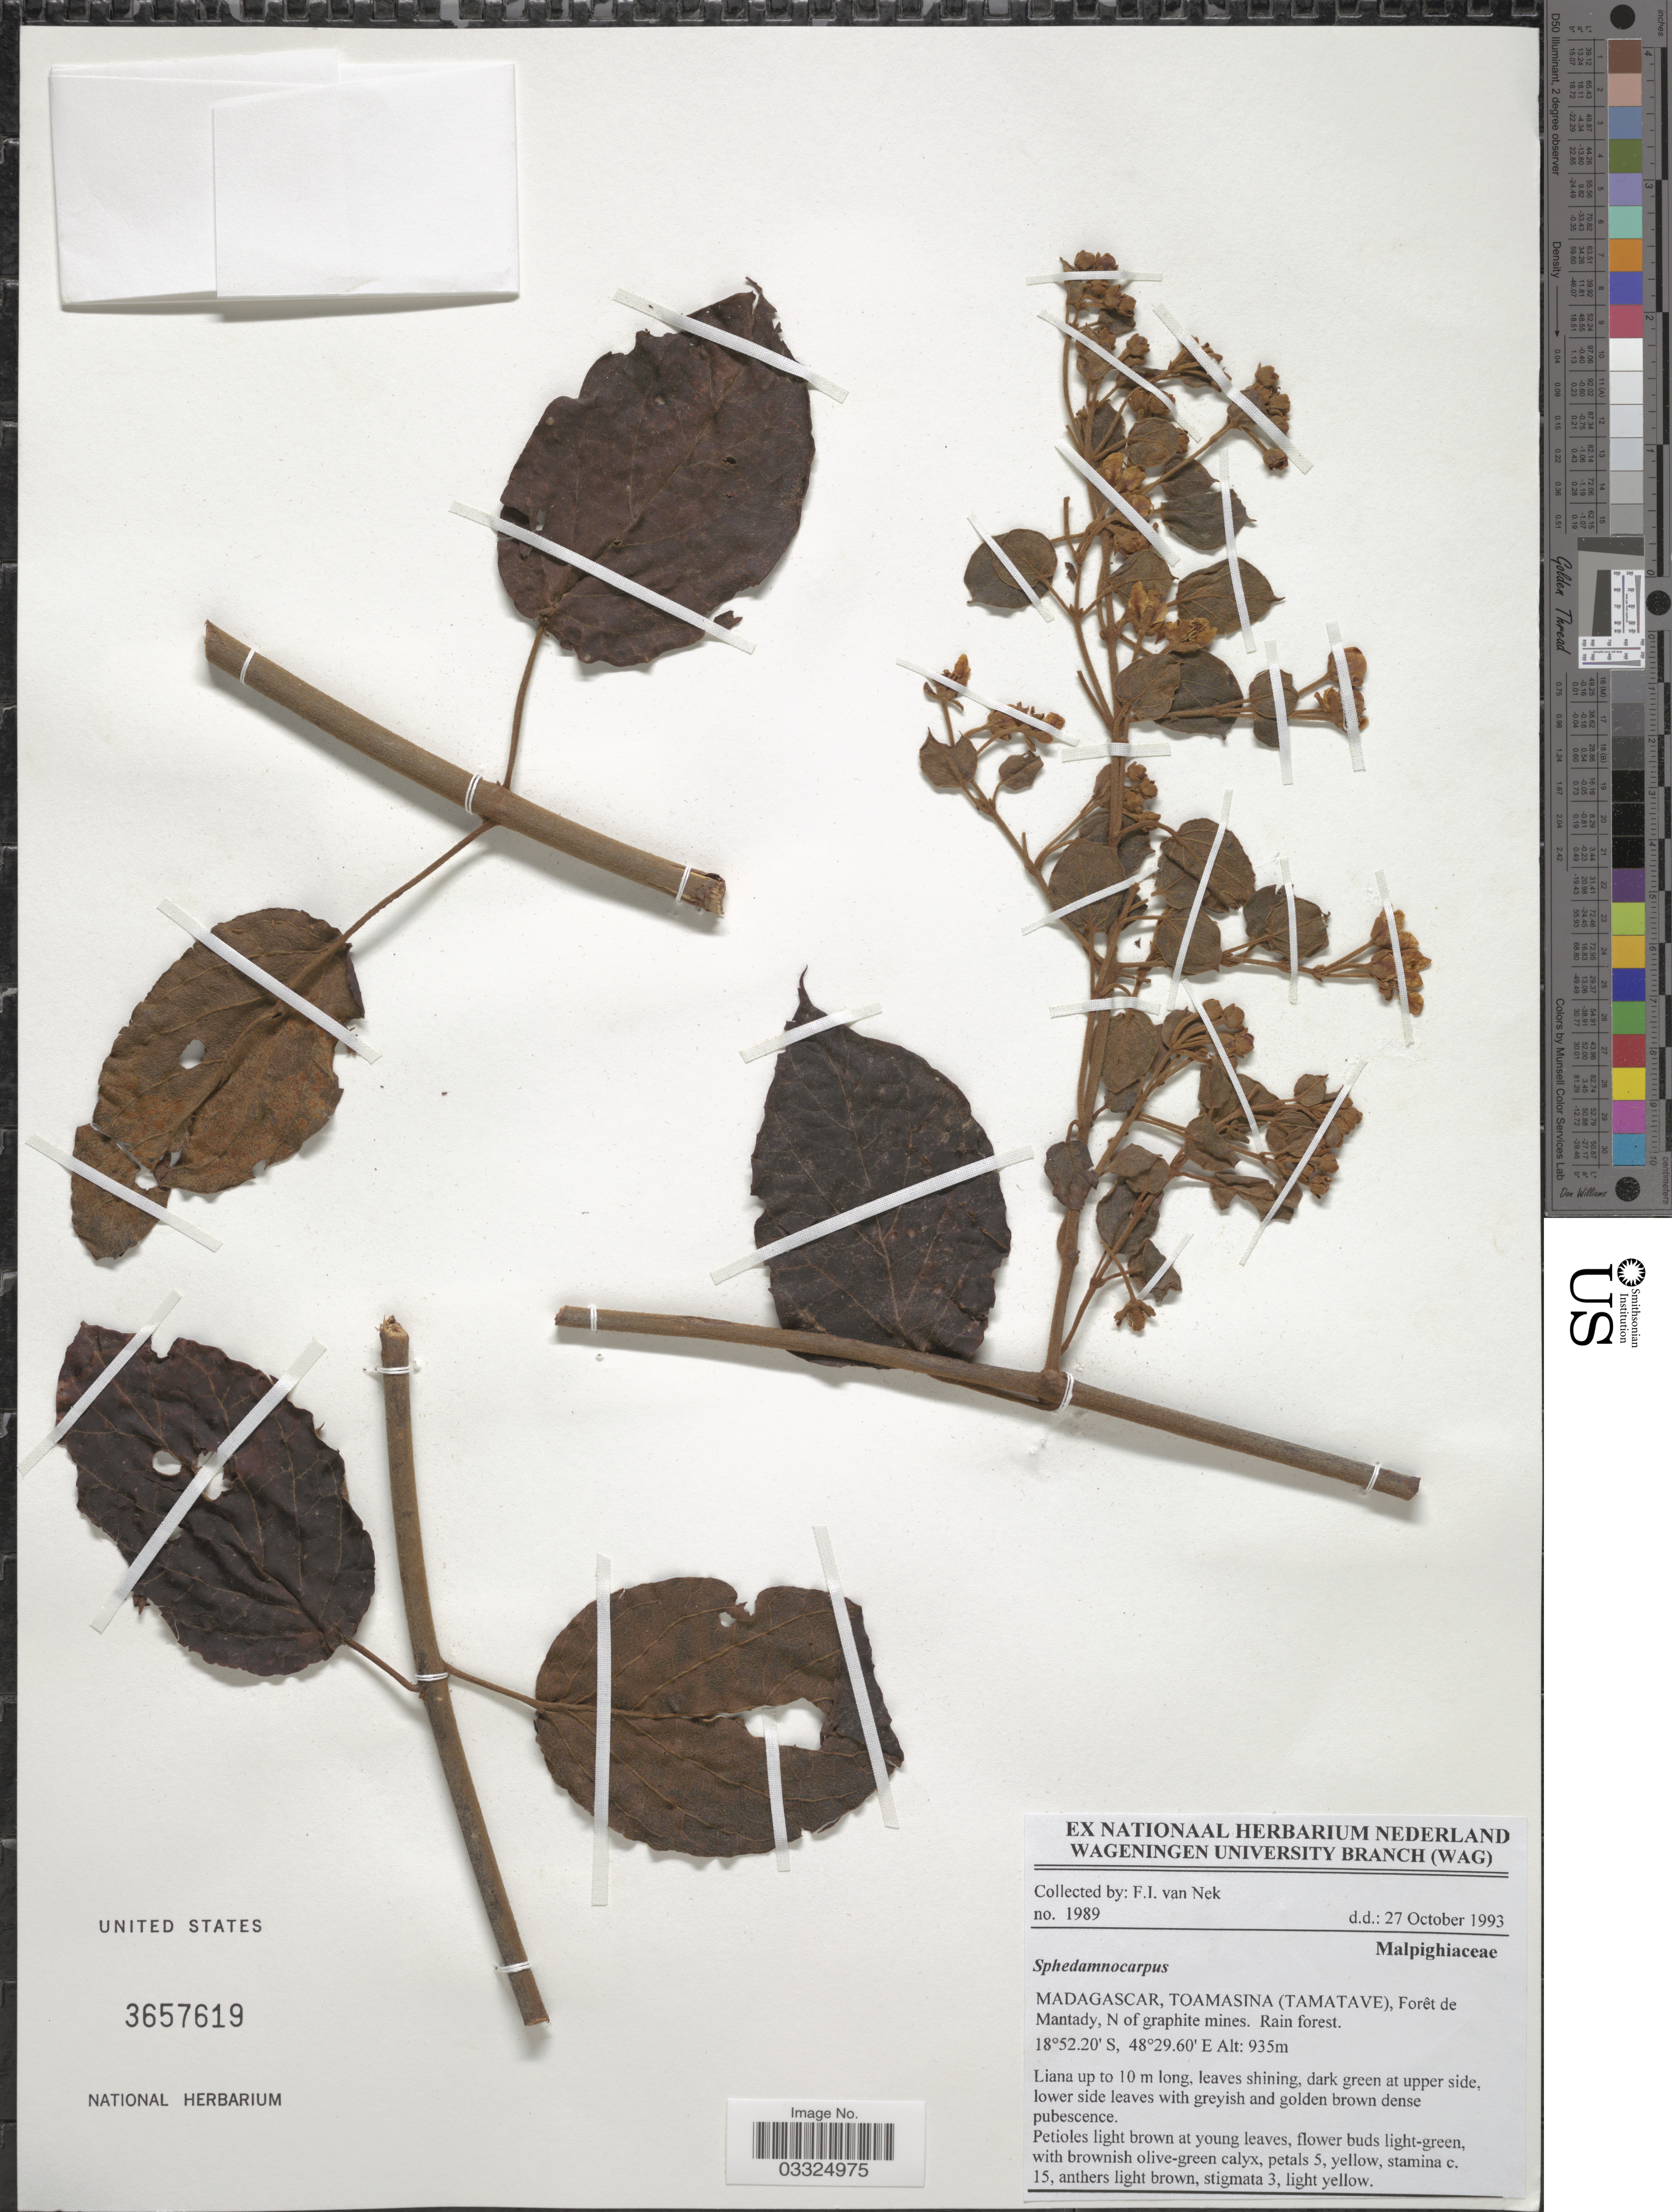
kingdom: Plantae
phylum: Tracheophyta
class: Magnoliopsida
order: Malpighiales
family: Malpighiaceae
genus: Sphedamnocarpus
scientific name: Sphedamnocarpus sp.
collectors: F. van Nek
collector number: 1989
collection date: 1993-10-27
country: Madagascar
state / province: Alaotra Mangoro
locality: (Tamatave), Forêt de Mantady, N of graphite mines.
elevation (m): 935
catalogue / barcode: US 3657619